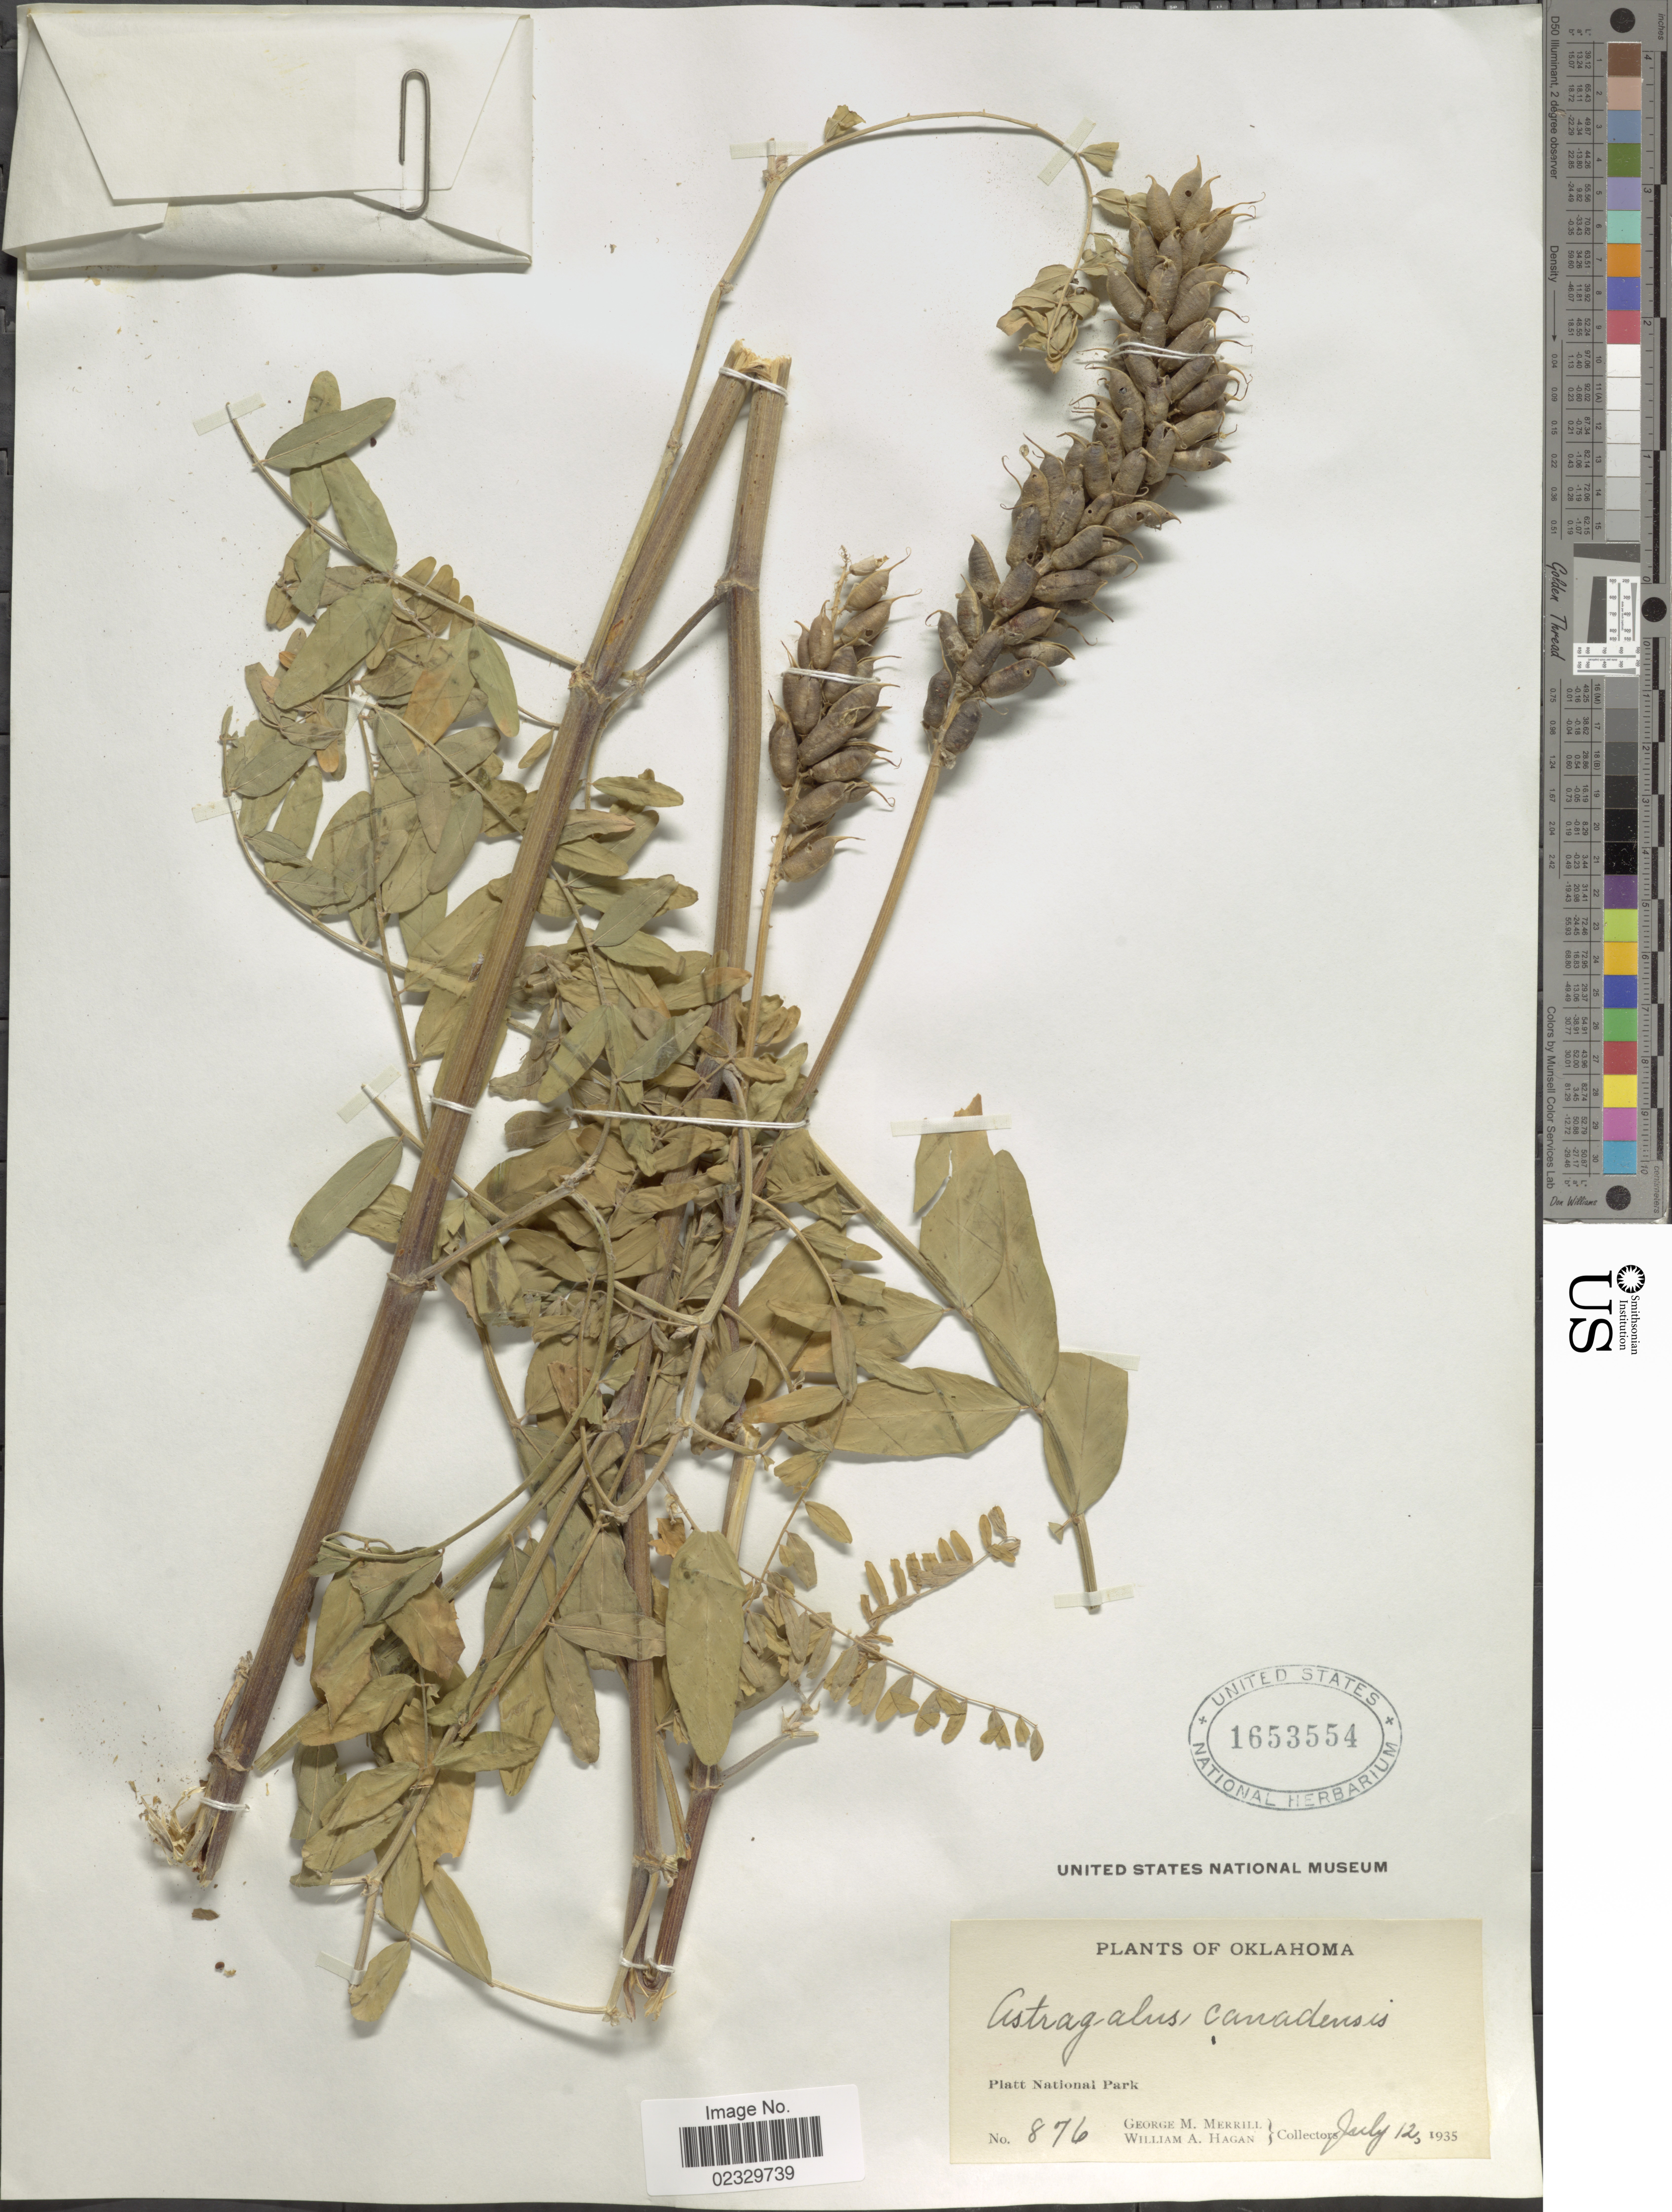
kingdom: Plantae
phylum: Tracheophyta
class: Magnoliopsida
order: Fabales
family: Fabaceae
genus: Astragalus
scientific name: Astragalus canadensis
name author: L.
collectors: G. M. Merrill & W. Hagan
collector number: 876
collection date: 1935-07-12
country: United States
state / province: Oklahoma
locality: Platt National Park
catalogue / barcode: US 1653554